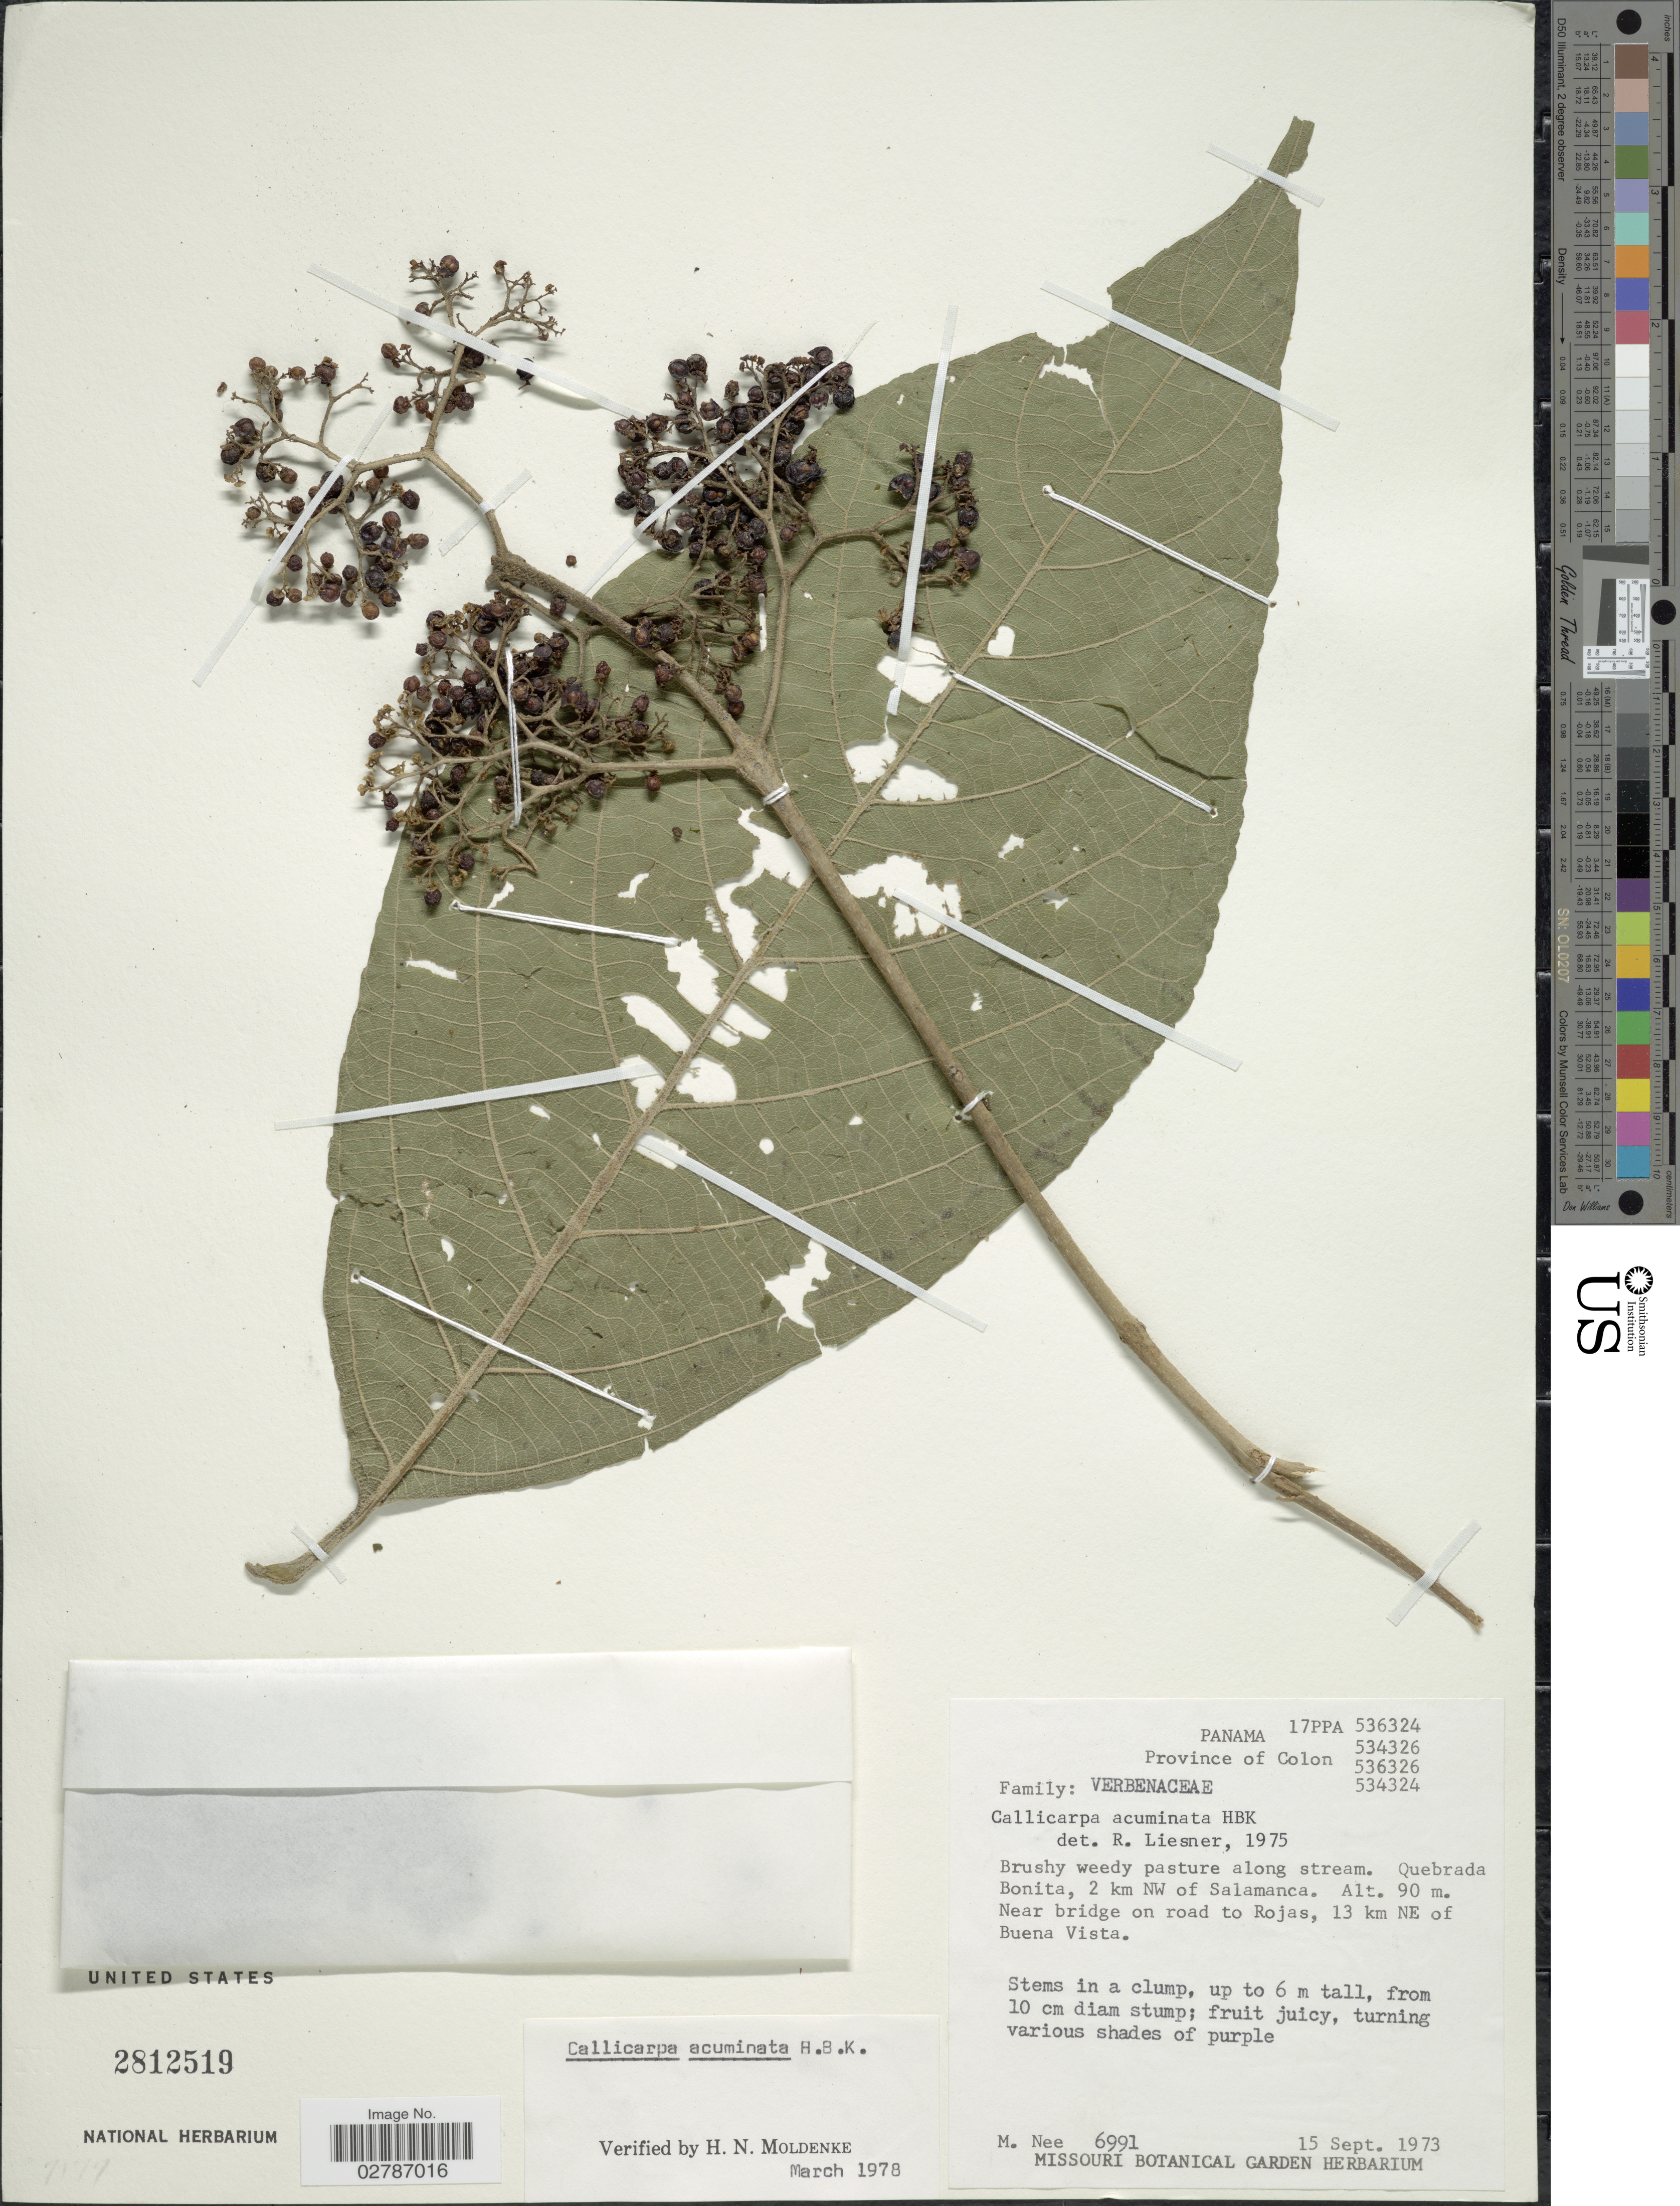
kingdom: Plantae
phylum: Tracheophyta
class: Magnoliopsida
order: Lamiales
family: Lamiaceae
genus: Callicarpa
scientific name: Callicarpa acuminata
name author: Kunth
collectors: M. Nee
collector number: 6991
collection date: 1973-09-15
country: Panama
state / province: Colón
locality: Quebrada Bonita, 2 km NW of Salamanca. Near bridge on road to Rojas, 13 km NE of Buena Vista.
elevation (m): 90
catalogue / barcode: US 2812519